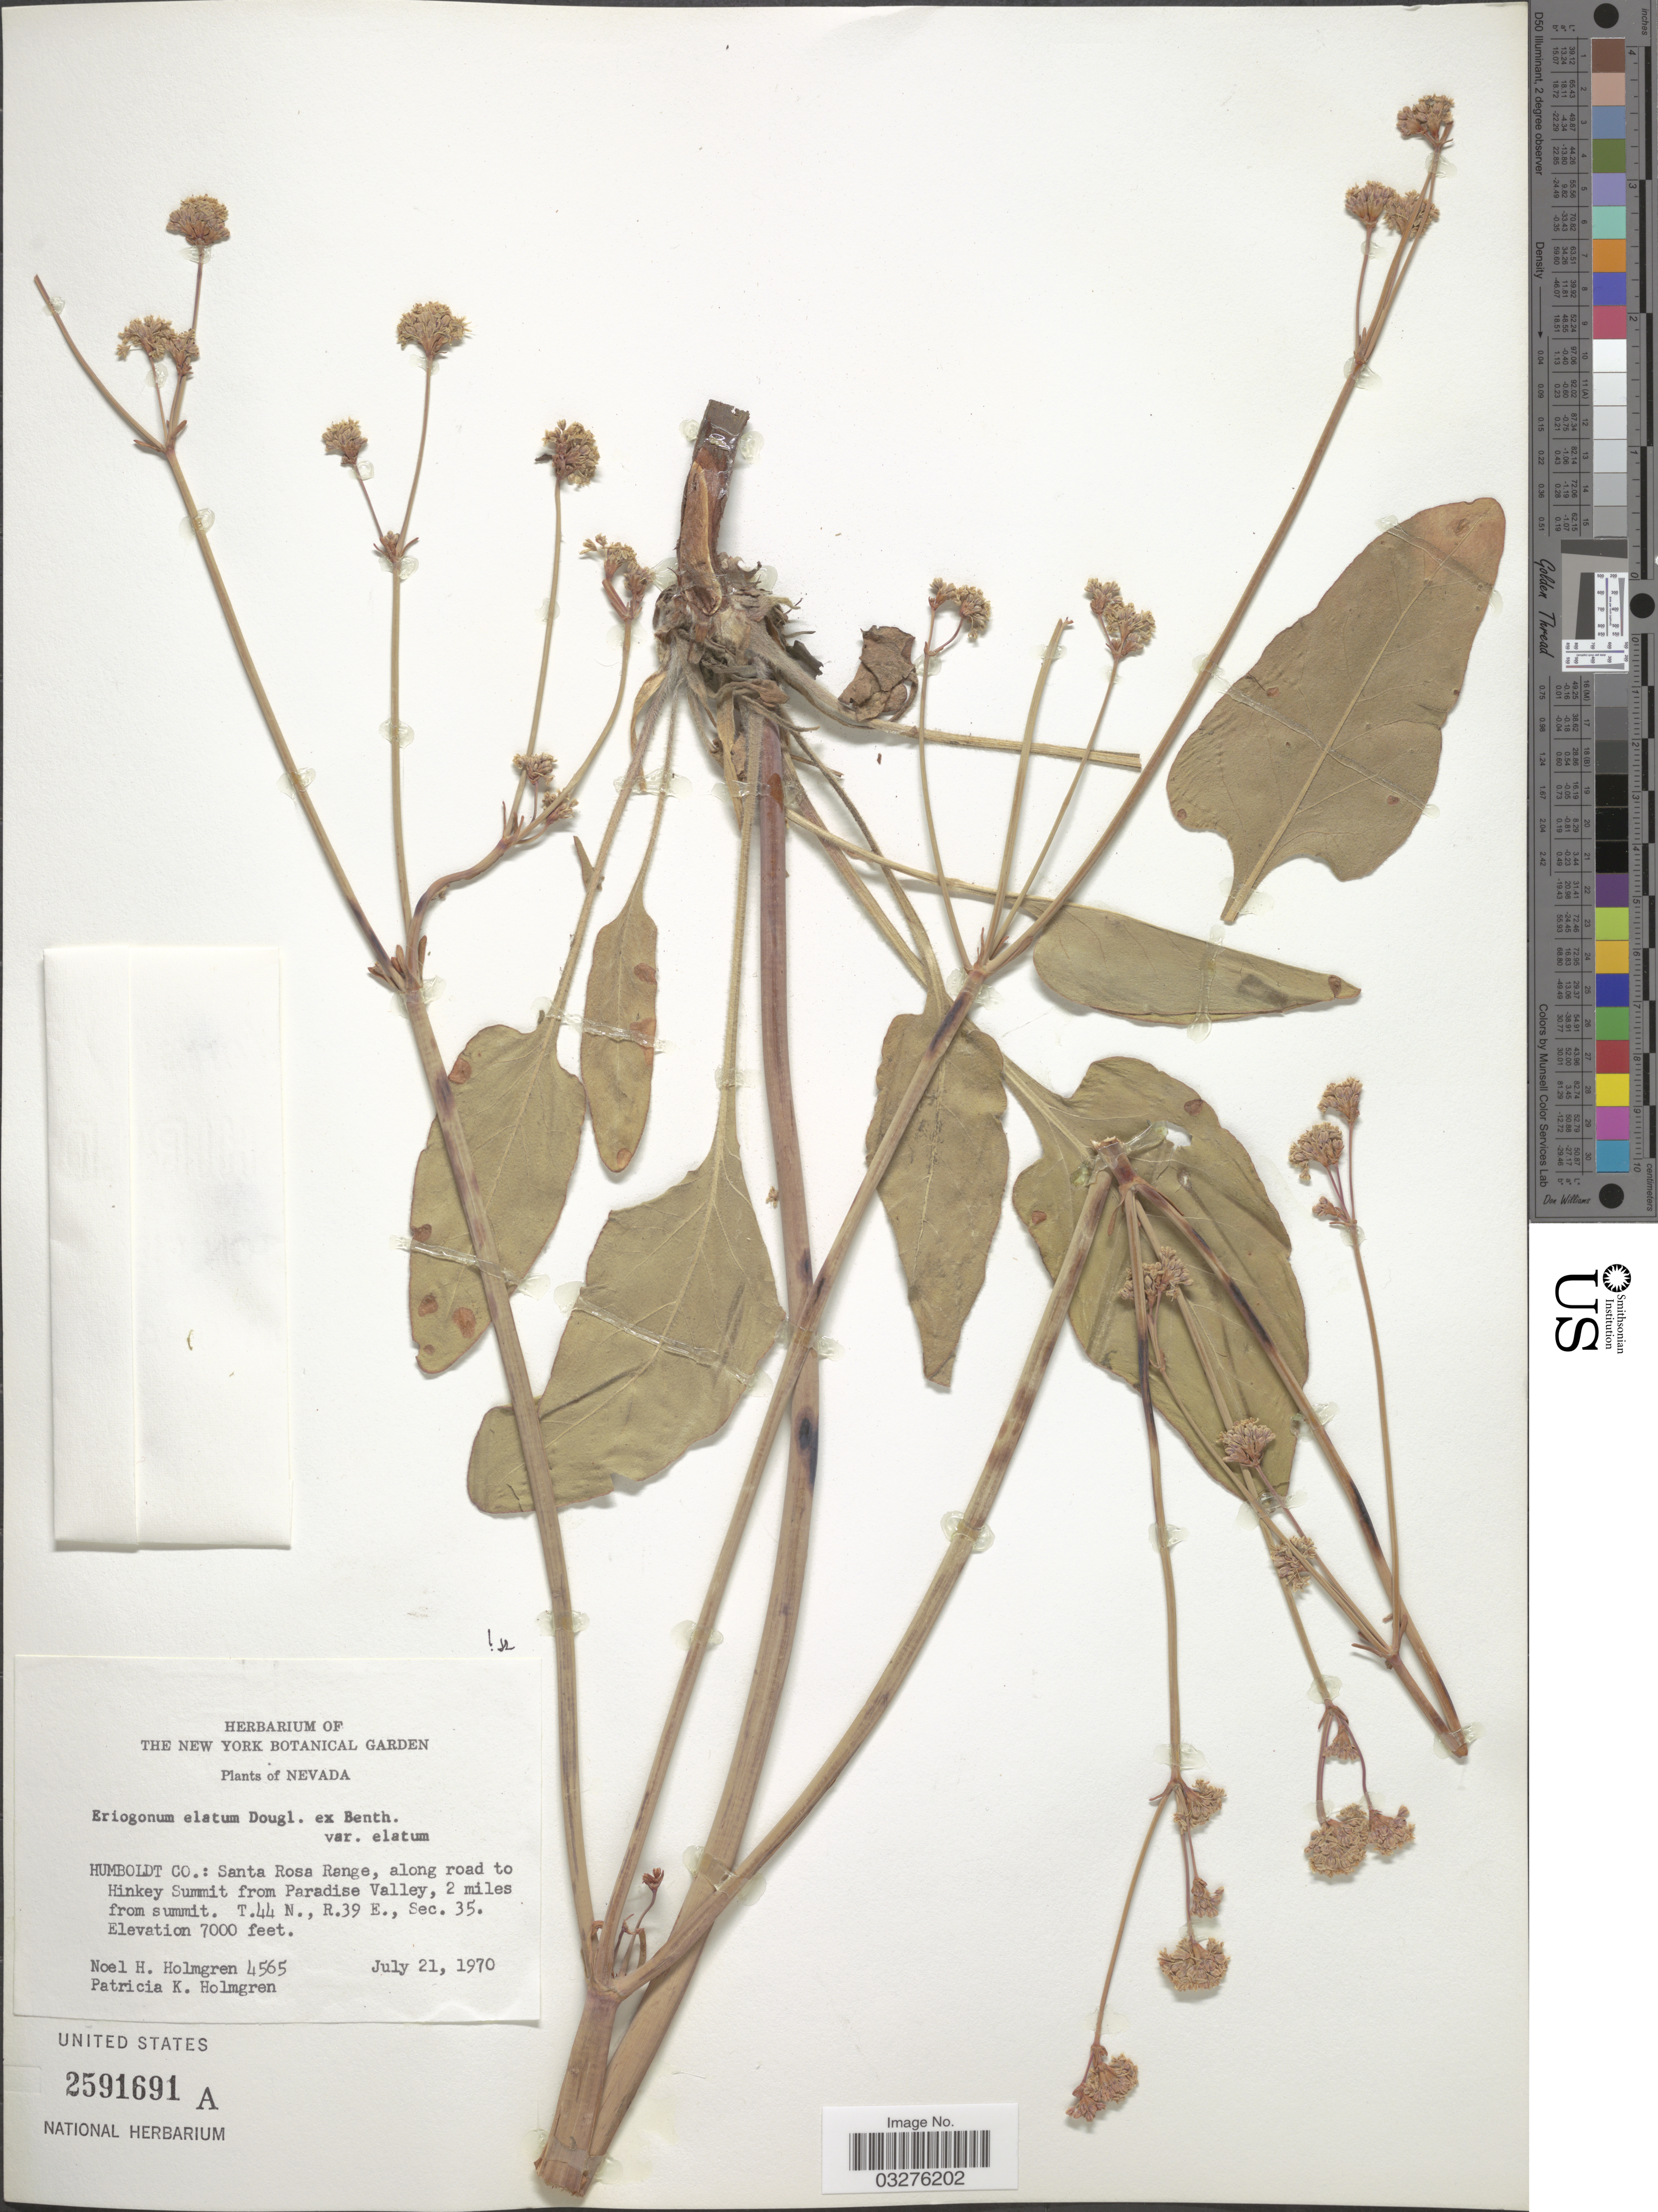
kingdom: Plantae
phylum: Tracheophyta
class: Magnoliopsida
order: Caryophyllales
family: Polygonaceae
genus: Eriogonum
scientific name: Eriogonum elatum var. elatum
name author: Douglas ex Benth.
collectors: N. H. Holmgren & P. K. Holmgren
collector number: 4565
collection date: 1970-07-21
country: United States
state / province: Nevada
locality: Humboldt Co.: Santa Rosa Range, along road to Hinkey Summit from Paradise Valley, 2 miles from summit. T.44 N., R.39 E., Sec. 35.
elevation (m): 2134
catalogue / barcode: US 2591691A